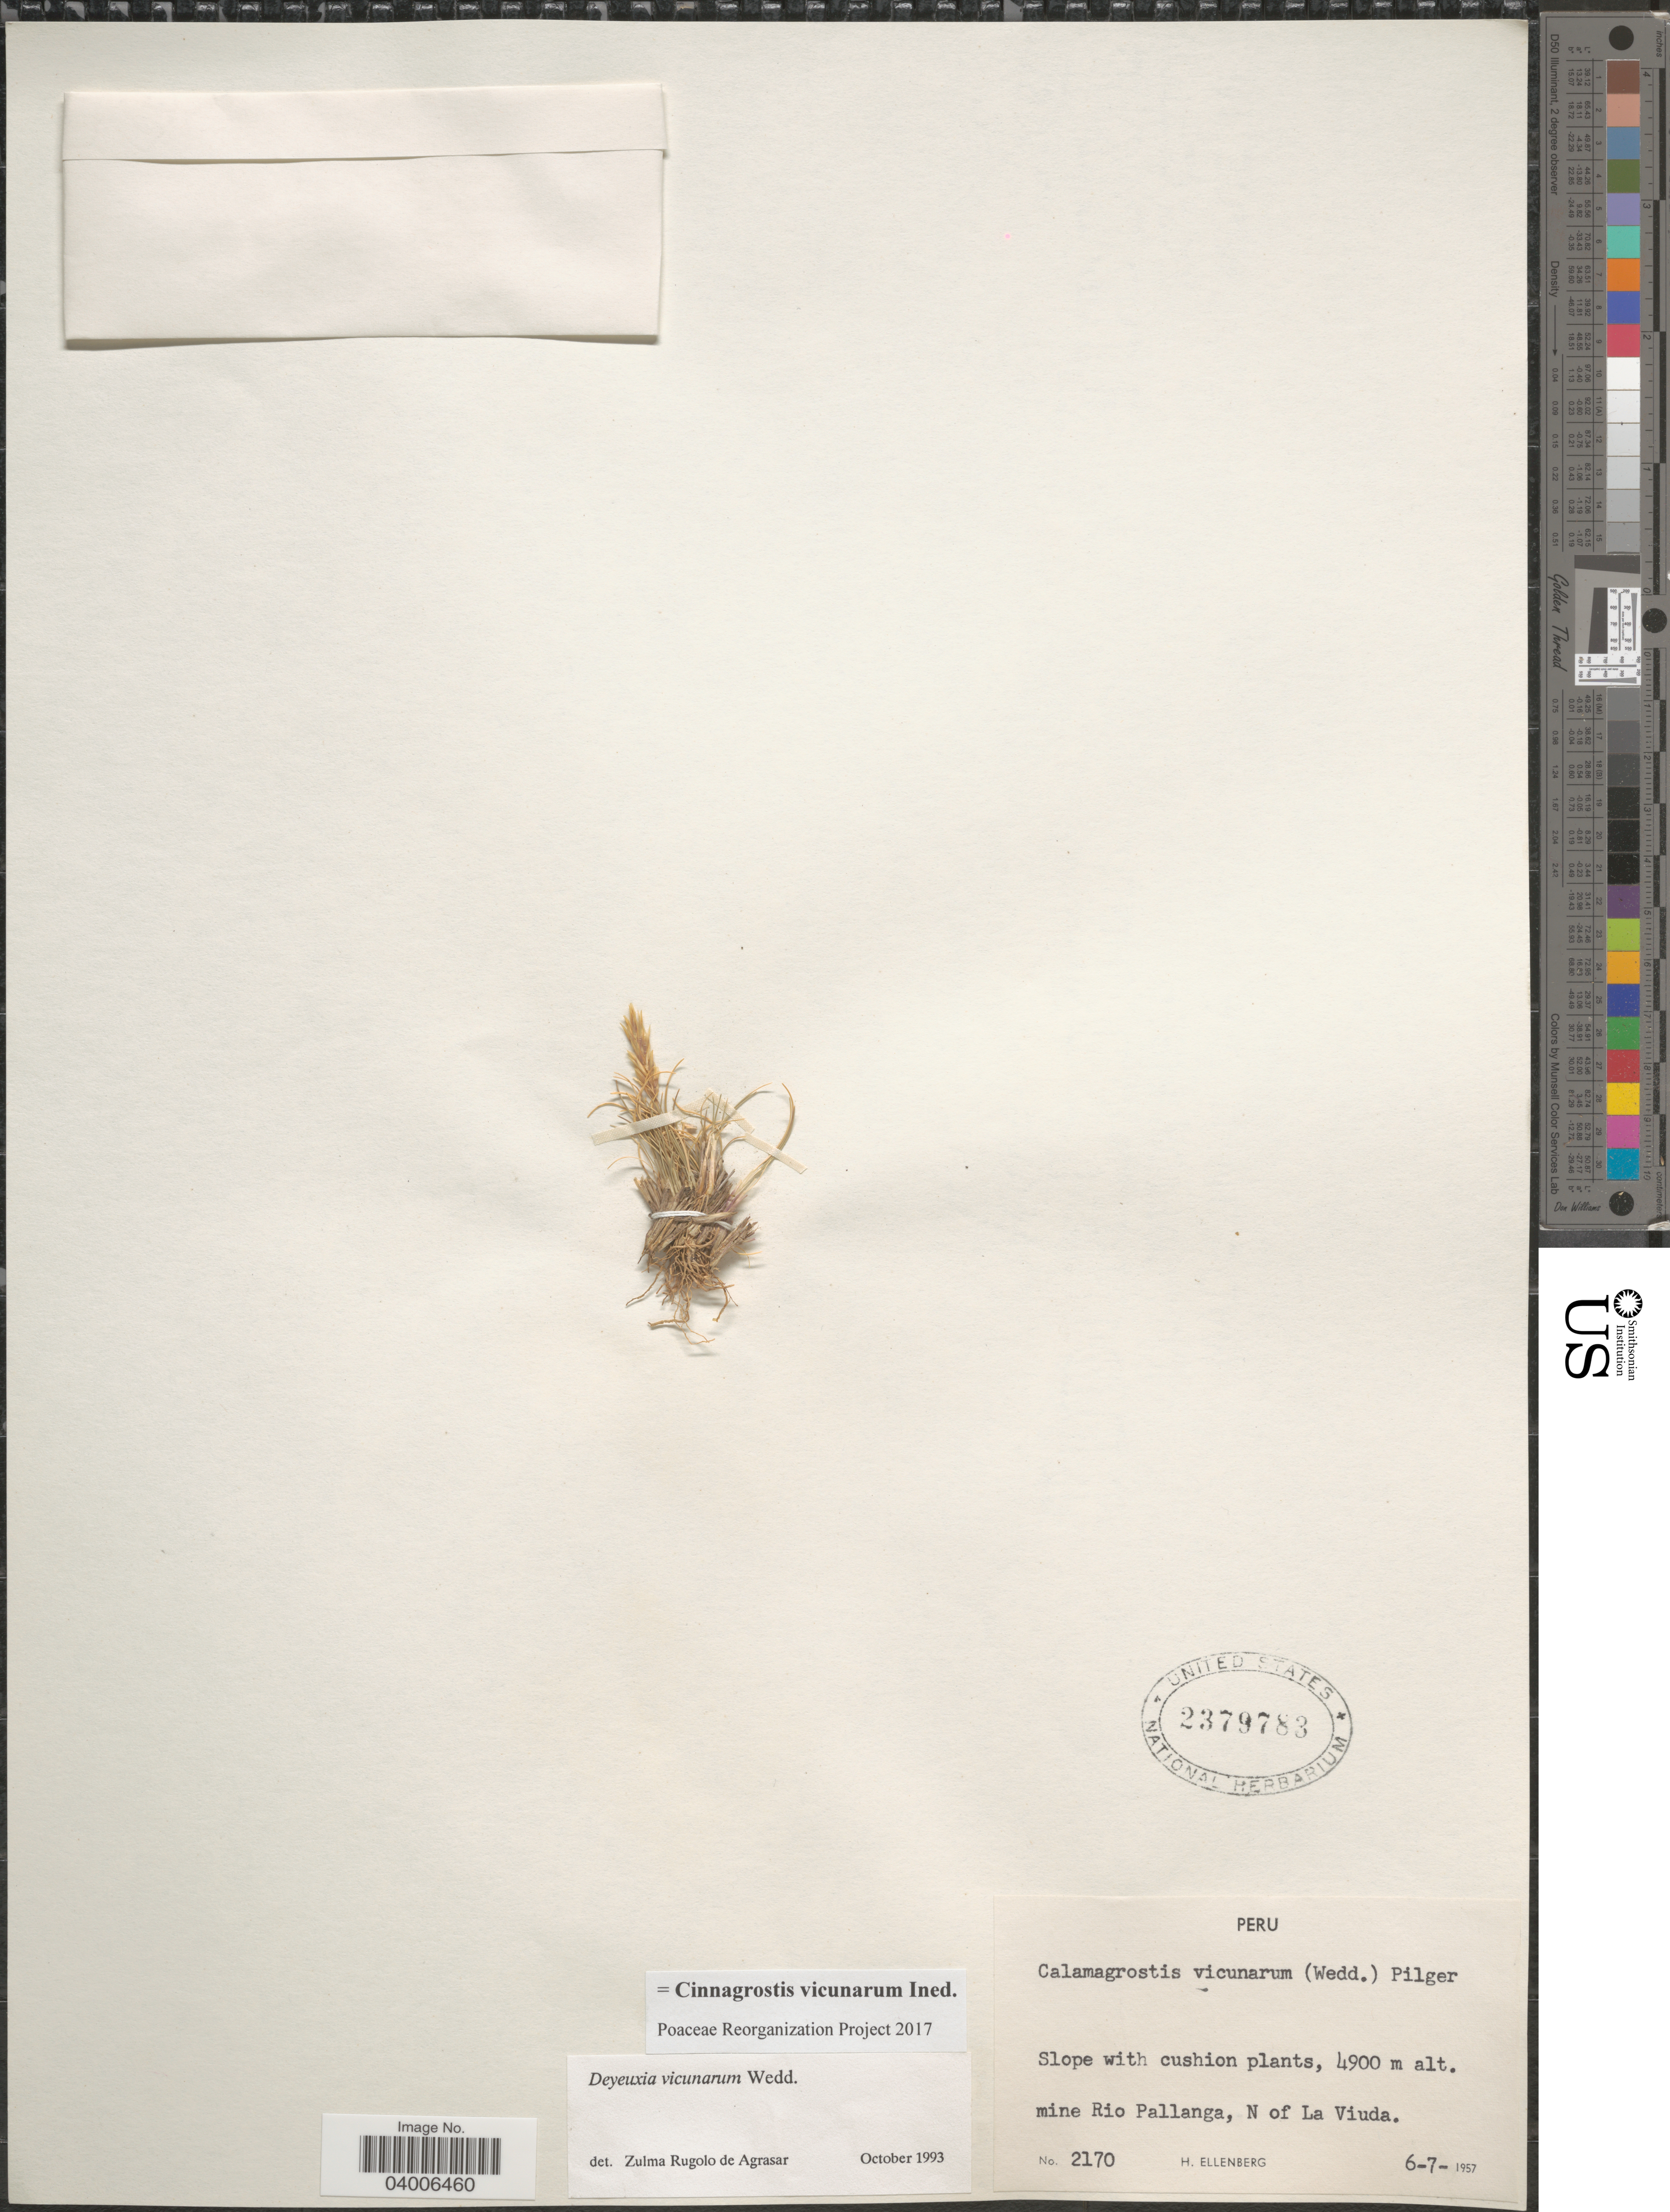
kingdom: Plantae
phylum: Tracheophyta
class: Liliopsida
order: Poales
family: Poaceae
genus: Cinnagrostis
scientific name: Cinnagrostis vicunarum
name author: (Wedd.) P.M. Peterson et al.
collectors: H. Ellenberg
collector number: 2170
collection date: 1957-07-06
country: Peru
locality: Slope with cushion plants, mine Rio Pallanga, N of La Viuda.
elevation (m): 4900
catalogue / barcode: US 2379783